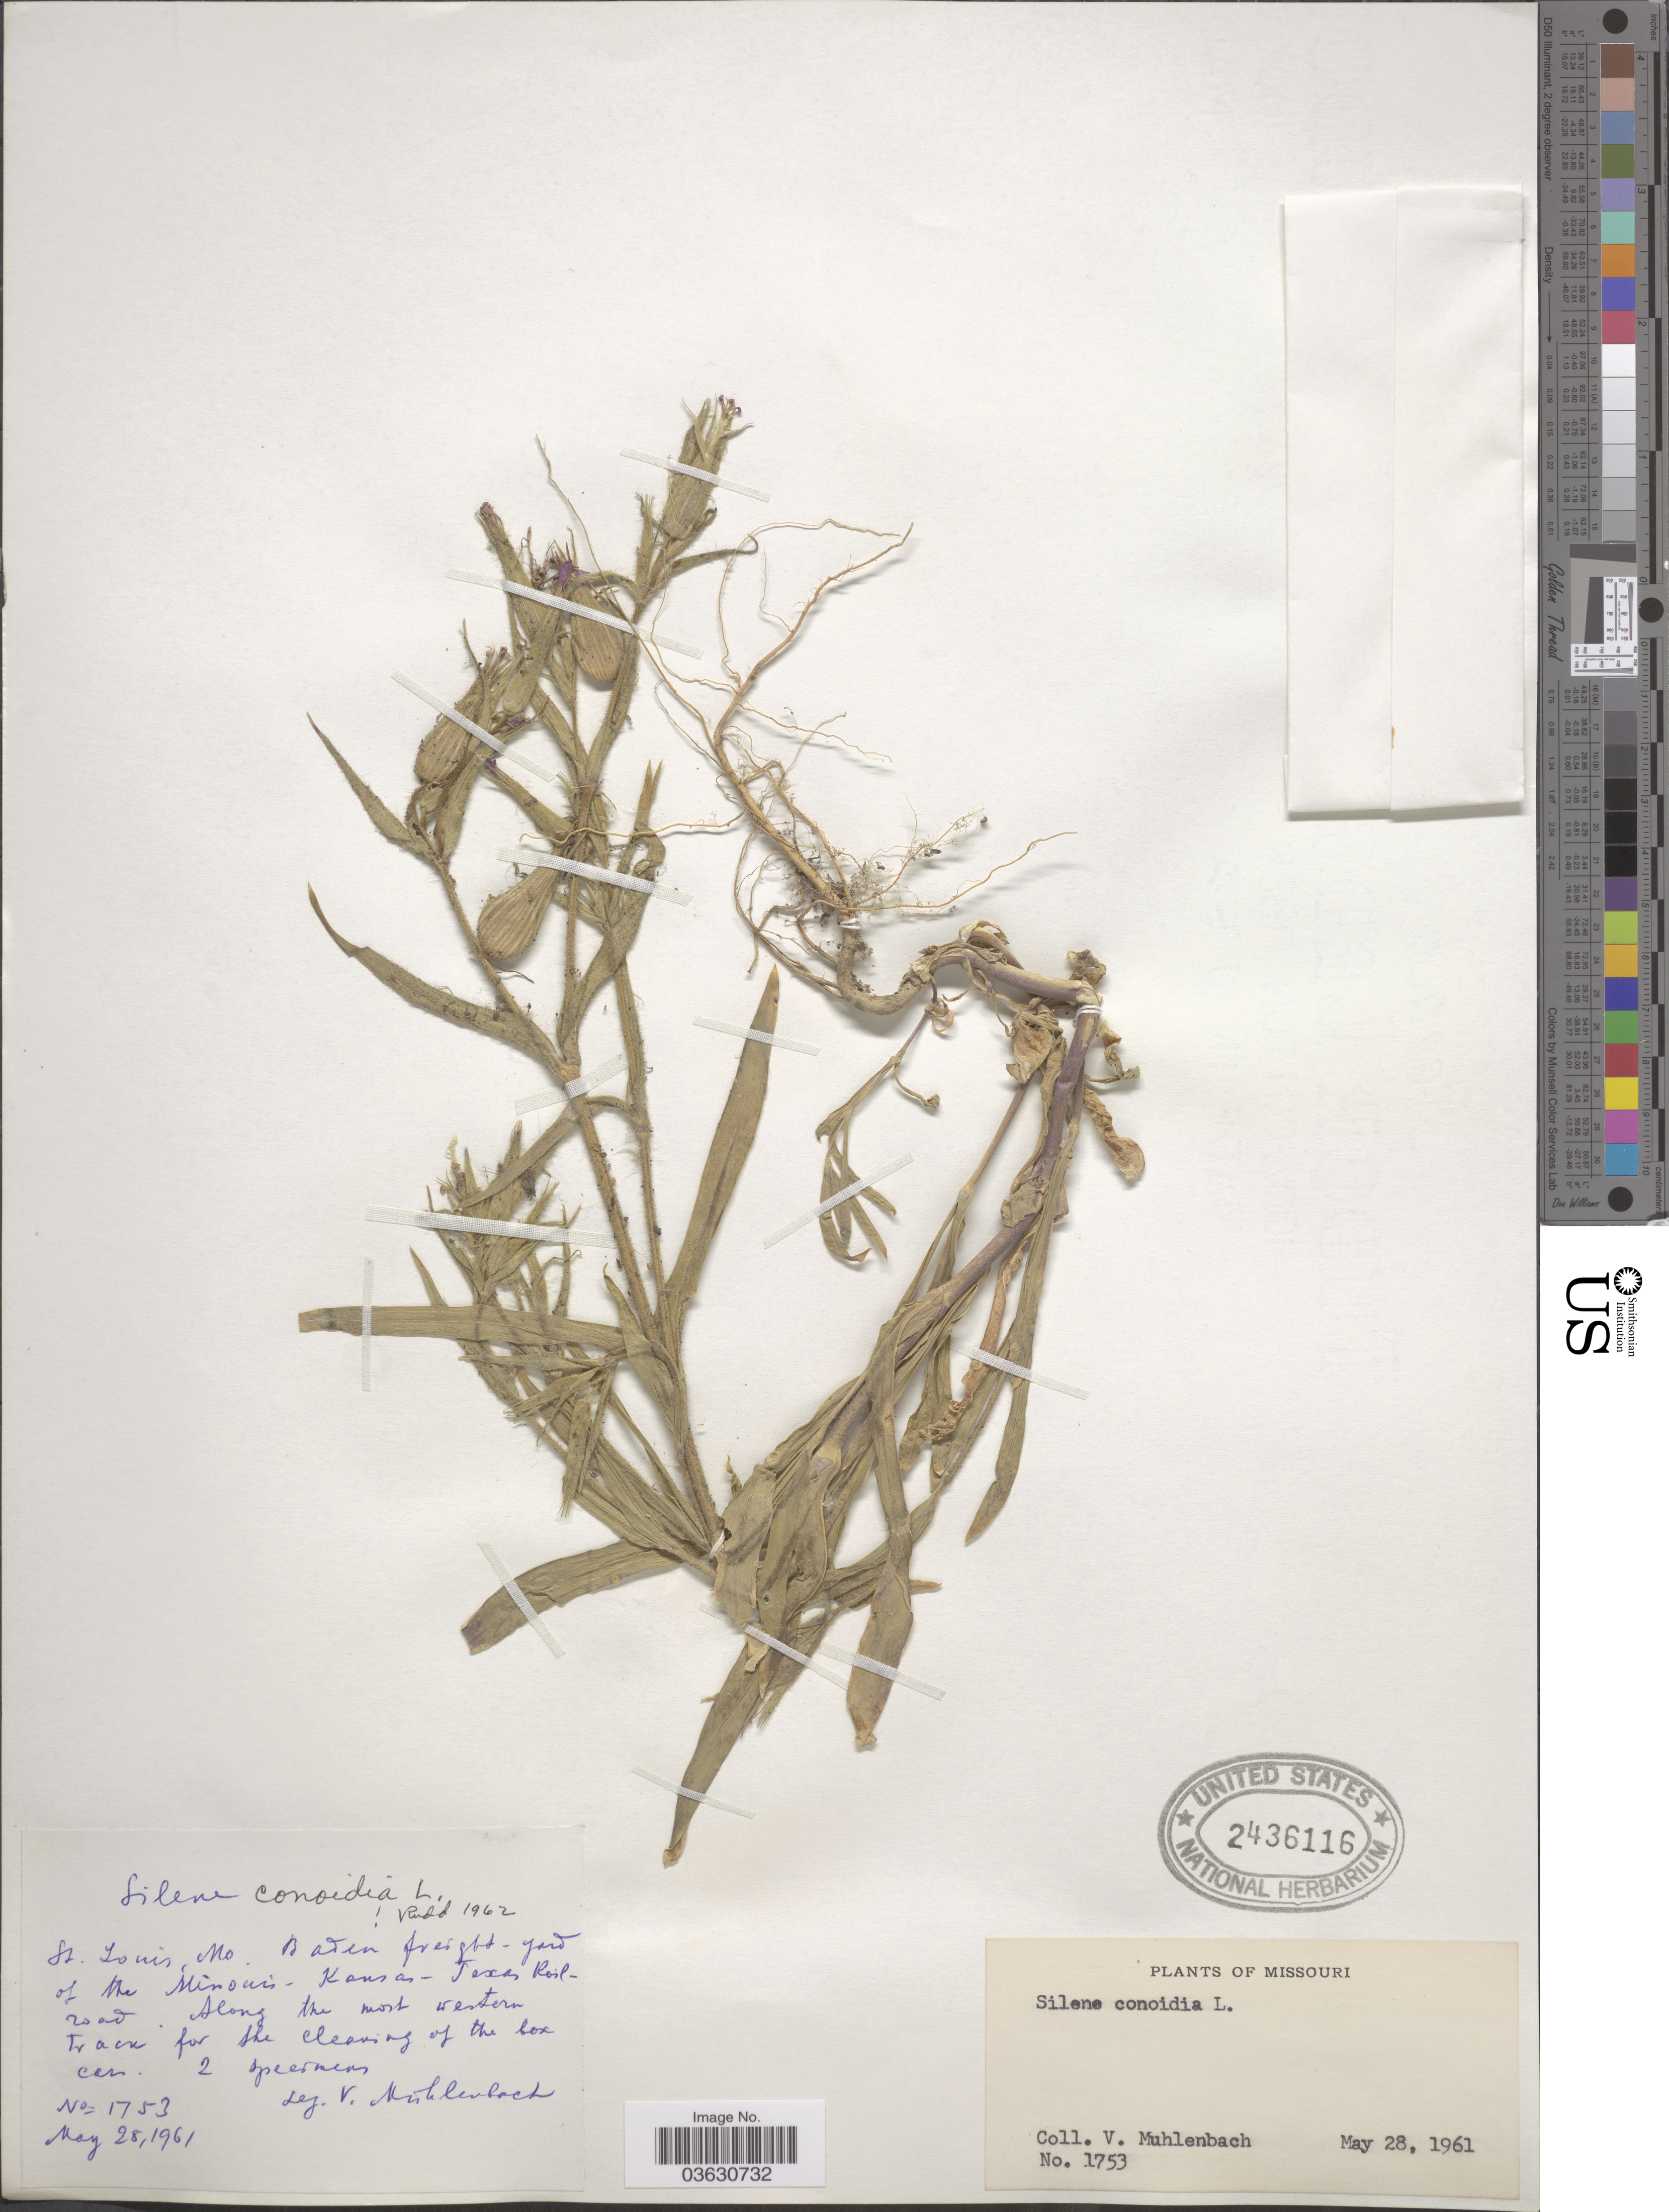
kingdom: Plantae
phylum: Tracheophyta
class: Magnoliopsida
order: Caryophyllales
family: Caryophyllaceae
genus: Silene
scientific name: Silene conoidea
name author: L.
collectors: V. Mühlenbach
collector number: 1753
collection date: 1961-05-28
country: United States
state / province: Missouri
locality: St. Louis. Baden freight-yard of the Missouri - Kansas - Texas Railroad.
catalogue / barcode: US 2436116